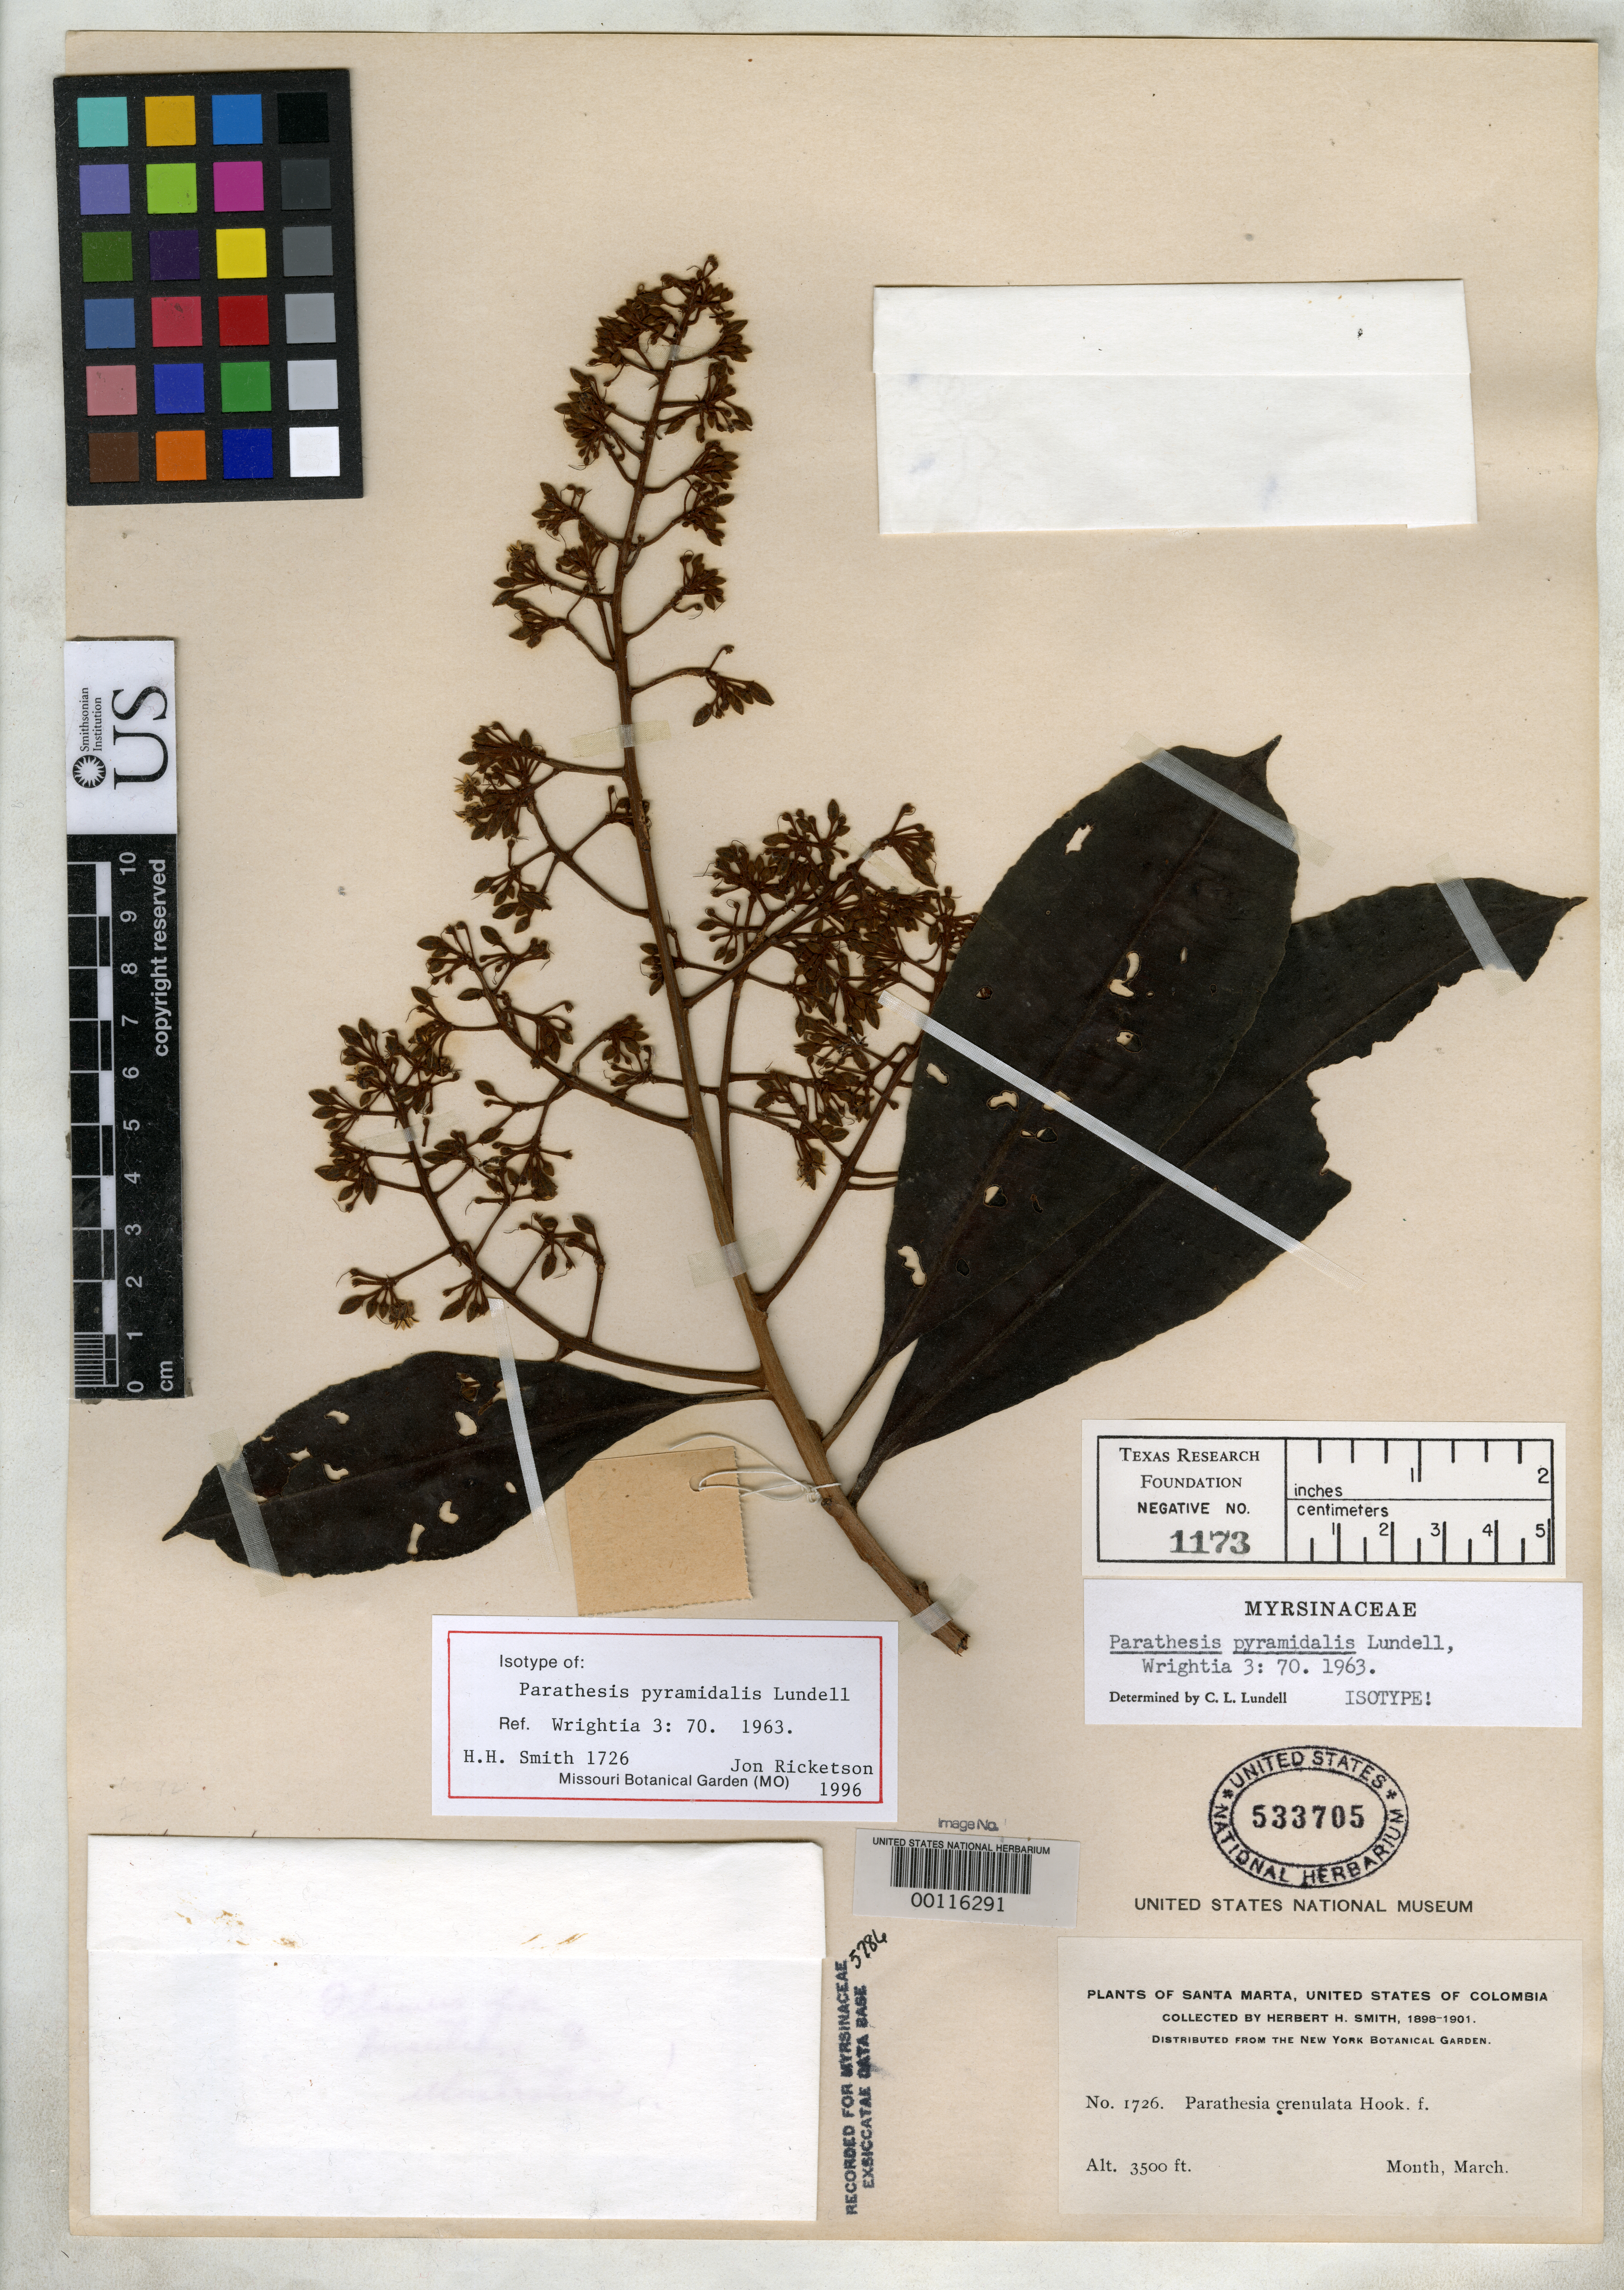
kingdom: Plantae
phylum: Tracheophyta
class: Magnoliopsida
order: Ericales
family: Primulaceae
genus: Parathesis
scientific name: Parathesis pyramidalis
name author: Lundell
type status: Isotype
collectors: Herbert H. Smith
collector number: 1726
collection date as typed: Mar 1898 to -- Mar 1901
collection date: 1898-03/1901-03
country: Colombia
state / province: Magdalena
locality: Santa Marta.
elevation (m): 1067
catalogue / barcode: US 533705